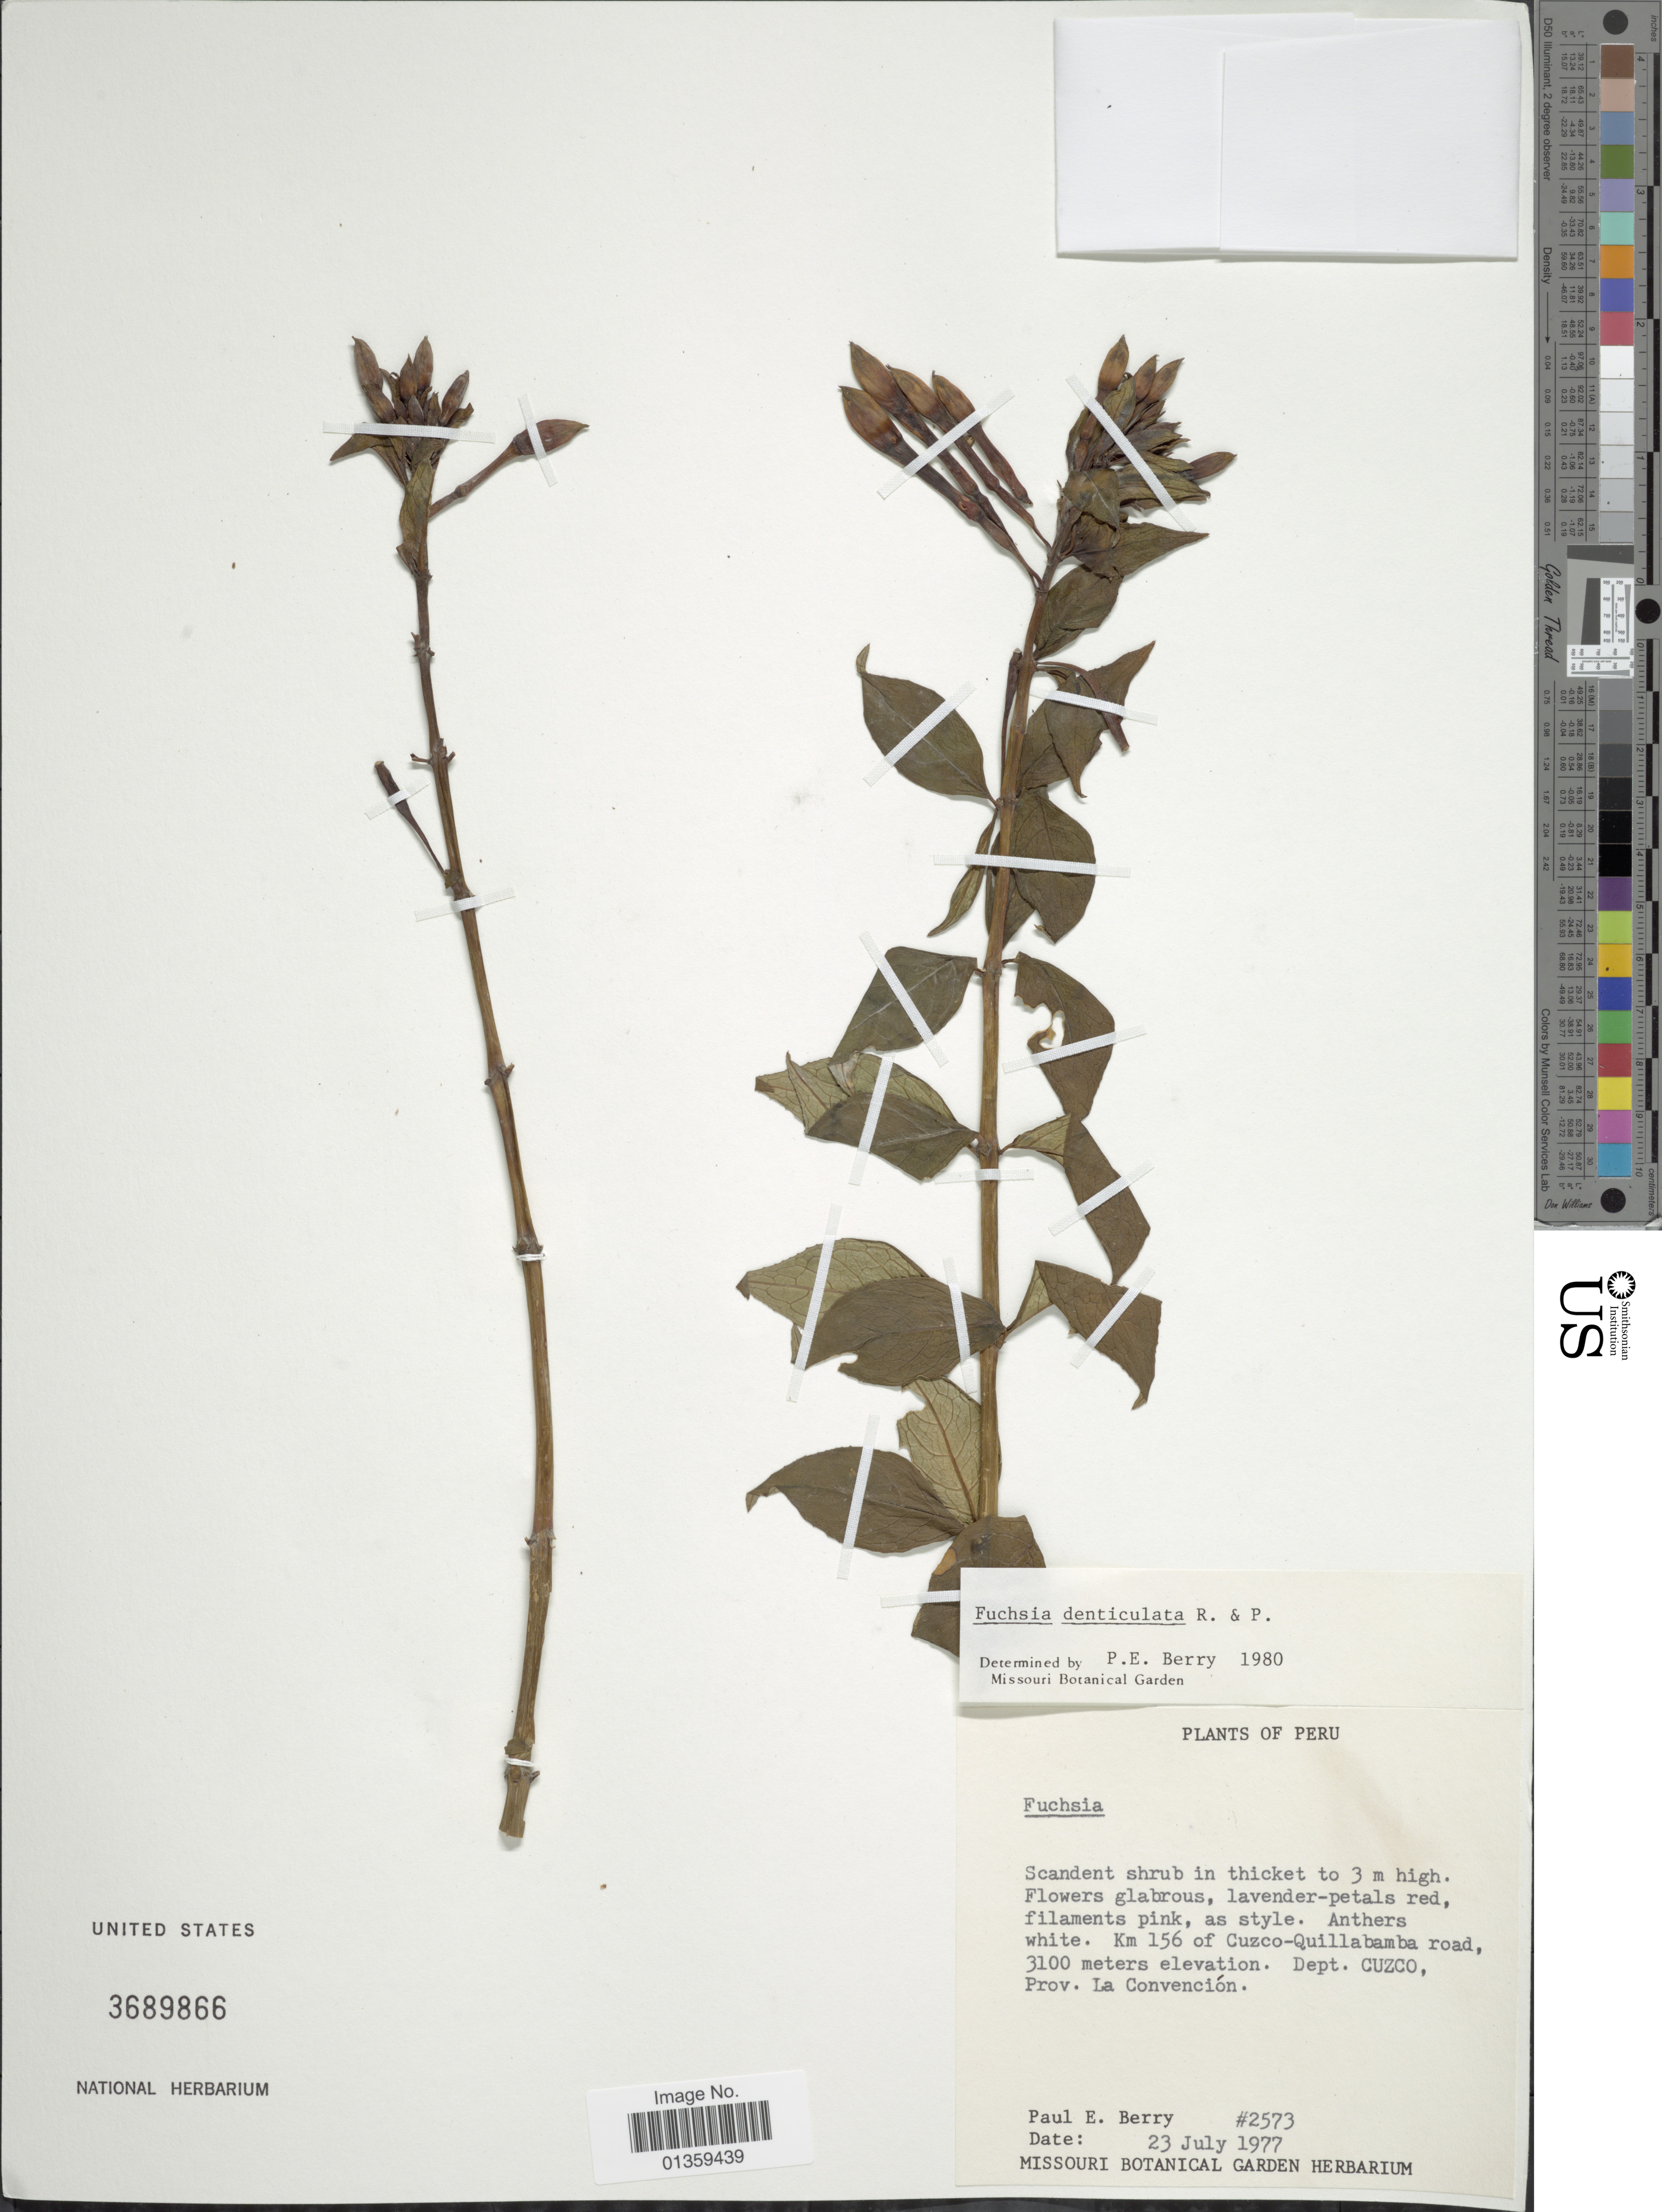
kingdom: Plantae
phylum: Tracheophyta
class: Magnoliopsida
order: Myrtales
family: Onagraceae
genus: Fuchsia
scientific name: Fuchsia denticulata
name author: Ruiz & Pav.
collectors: P. E. Berry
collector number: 2573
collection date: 1977-07-23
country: Peru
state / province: Cusco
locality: Km 156 of Cuzco-Quillabamba road, Prov. La Convención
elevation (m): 3100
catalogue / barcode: US 3689866